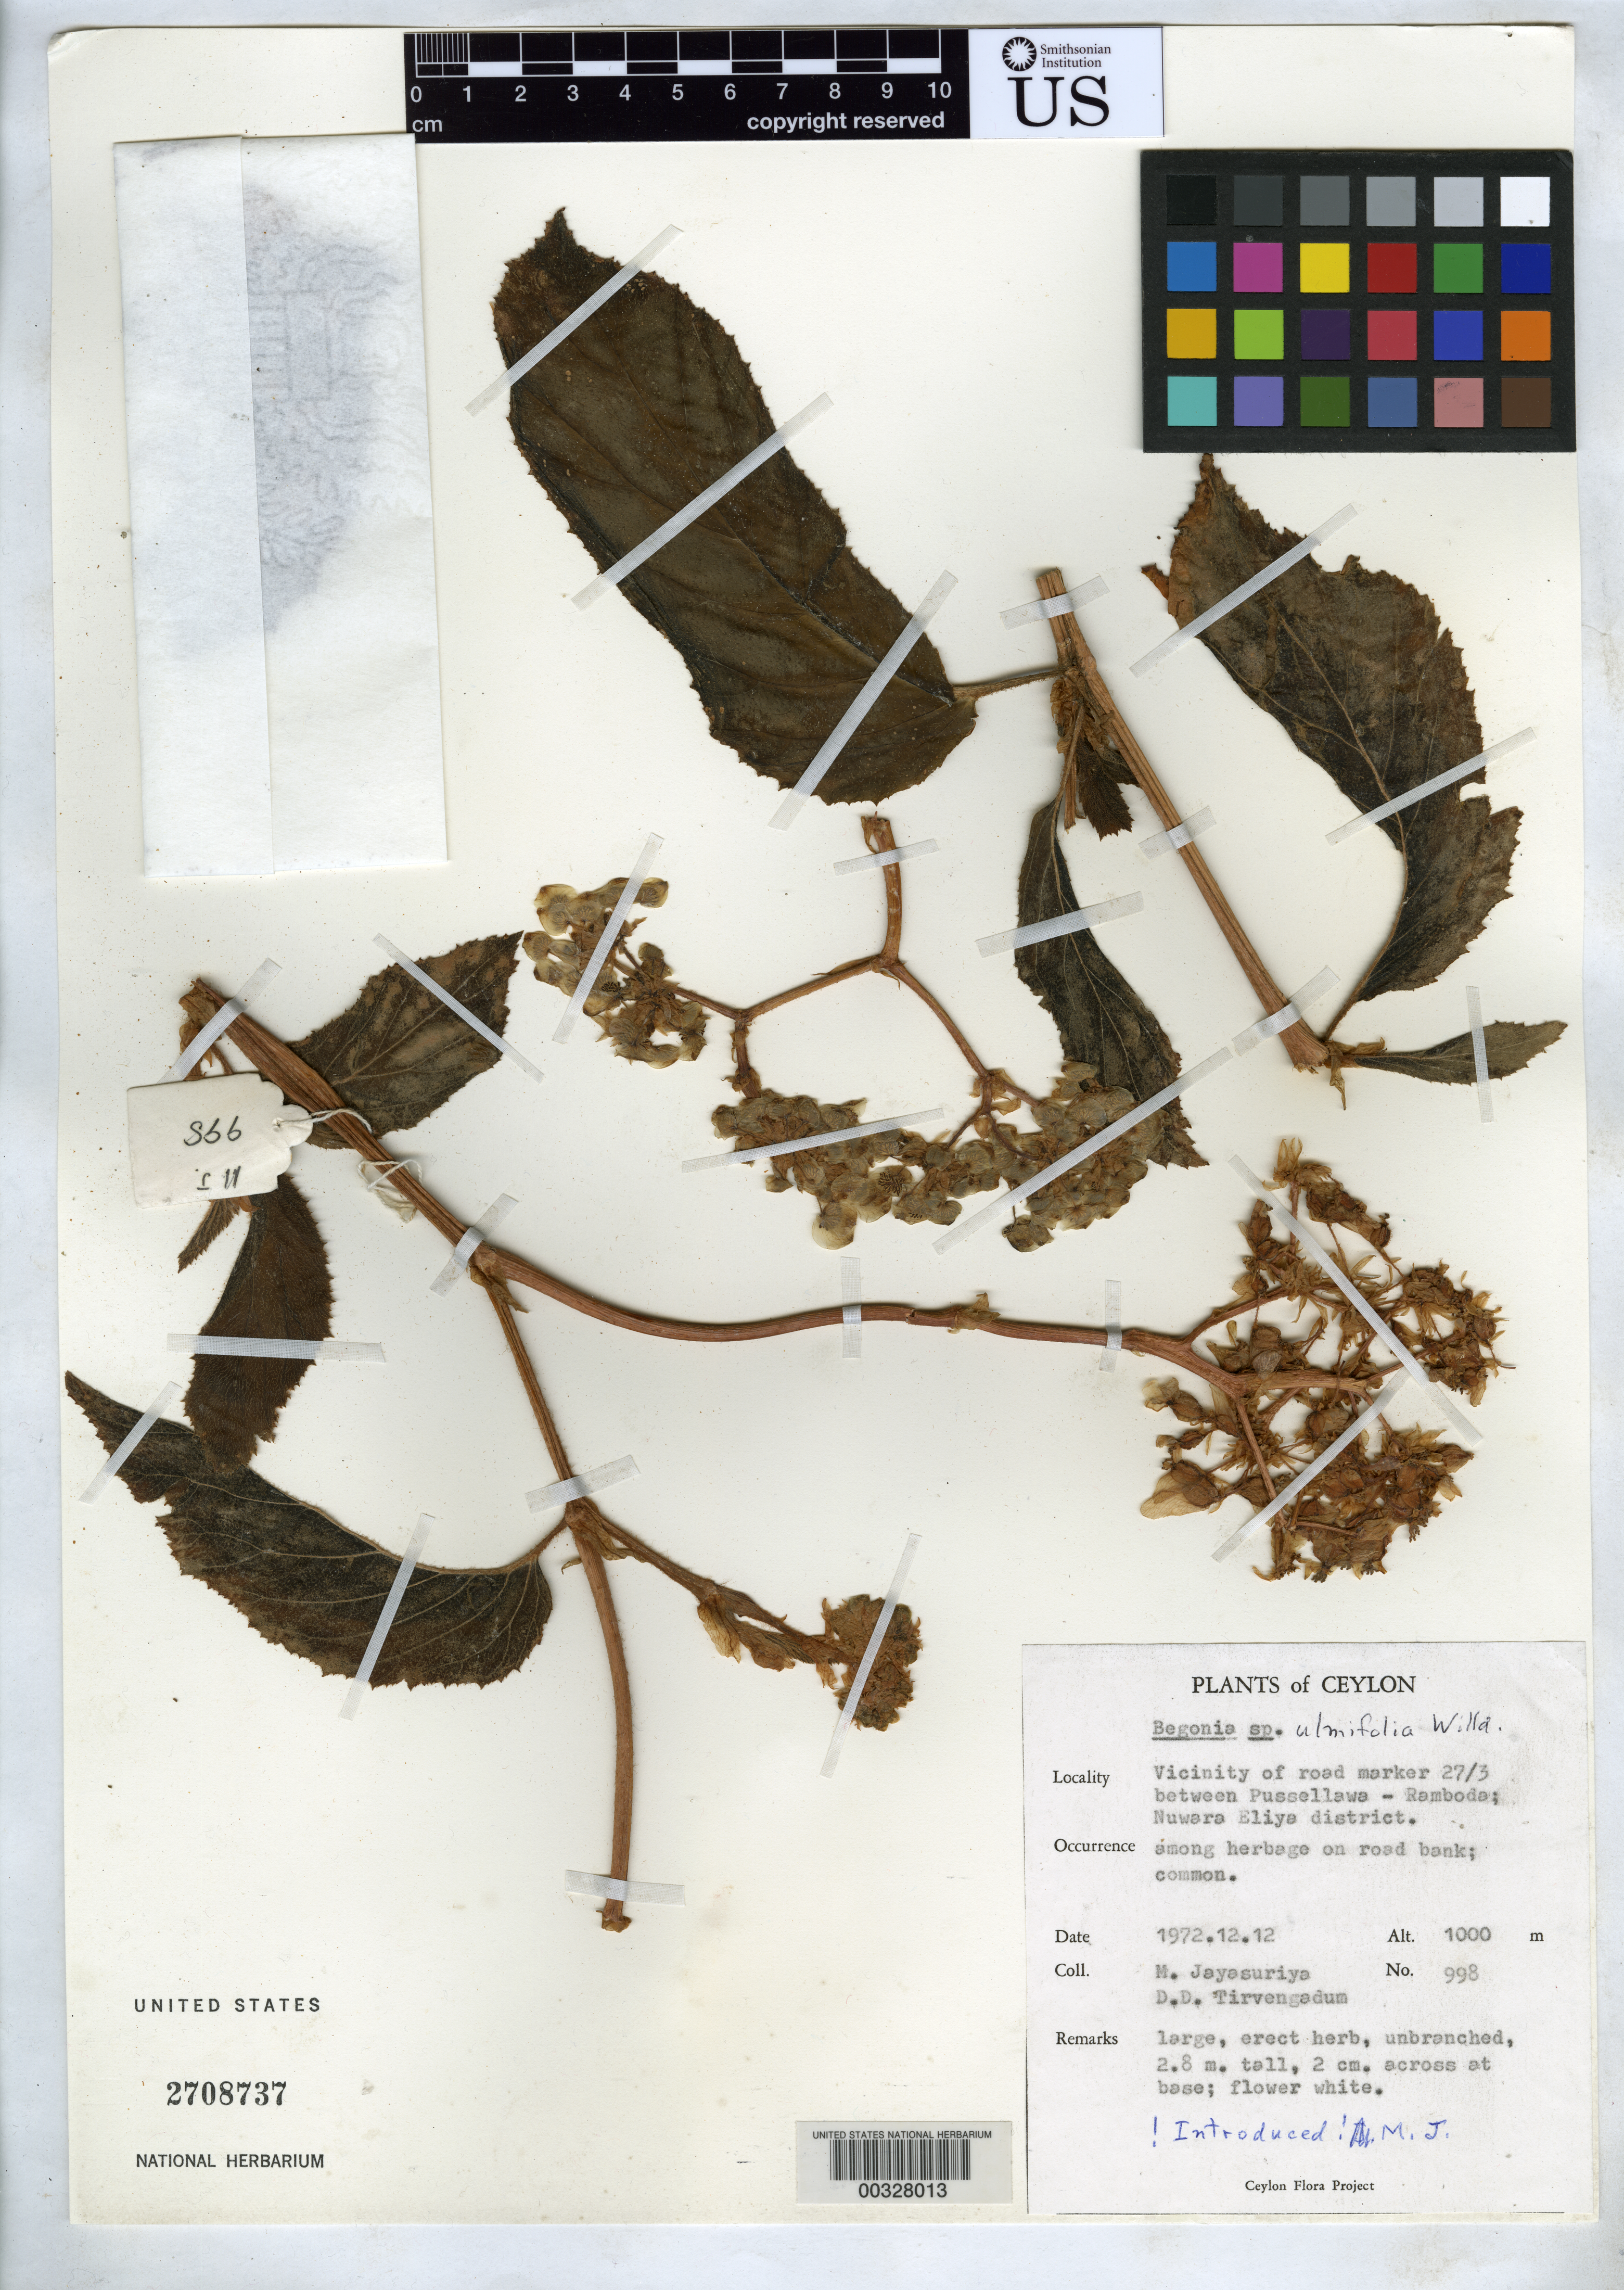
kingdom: Plantae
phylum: Tracheophyta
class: Magnoliopsida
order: Cucurbitales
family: Begoniaceae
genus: Begonia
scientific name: Begonia ulmifolia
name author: Willd.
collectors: A. H. Jayasuriya & D. Tirvengadum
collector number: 998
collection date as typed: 12 Dec 1972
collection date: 1972-12-12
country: Sri Lanka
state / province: Central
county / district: Nuwara Eliya Dist.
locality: Vicinity of road marker 27/3 between pussellawa - rambode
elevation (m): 1000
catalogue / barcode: US 2708737